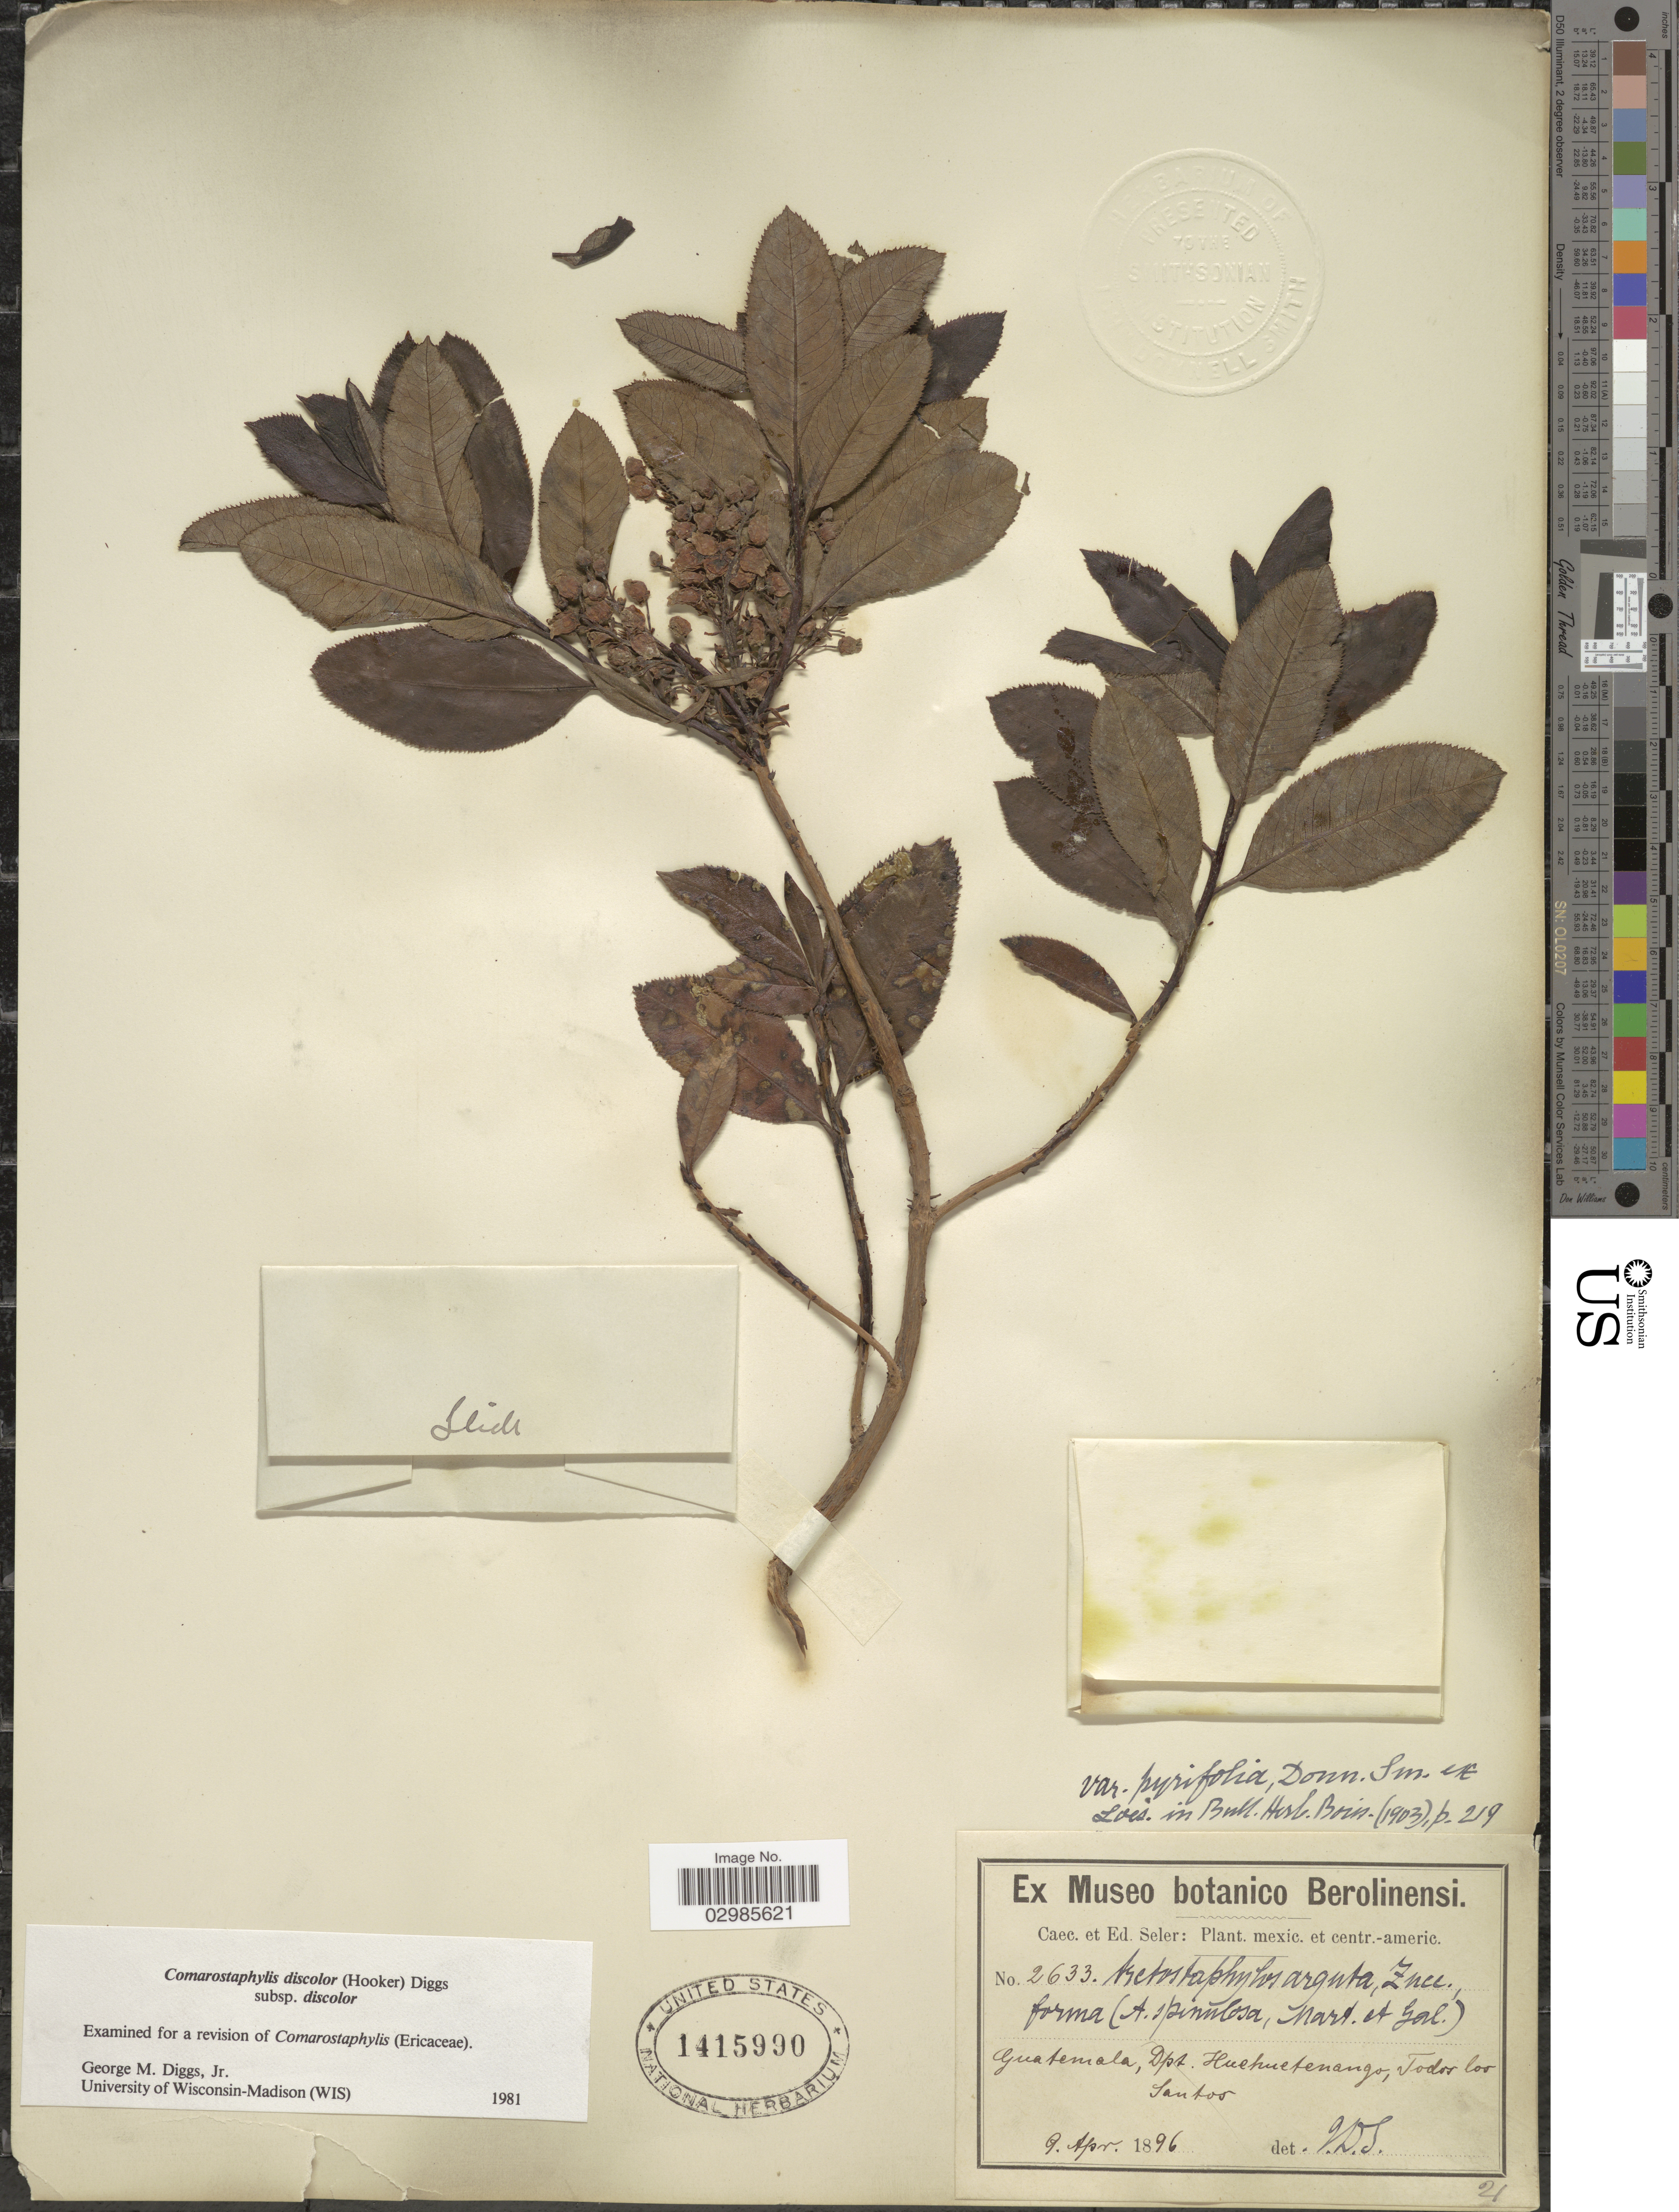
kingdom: Plantae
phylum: Tracheophyta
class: Magnoliopsida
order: Ericales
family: Ericaceae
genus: Comarostaphylis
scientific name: Comarostaphylis discolor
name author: (Hook.) Diggs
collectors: ex Caec. et Ed Seler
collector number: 2633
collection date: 1896-04-09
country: Guatemala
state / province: Huehuetenango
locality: Dpt. Huehuetenango, Todos los Santos.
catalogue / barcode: US 1415990